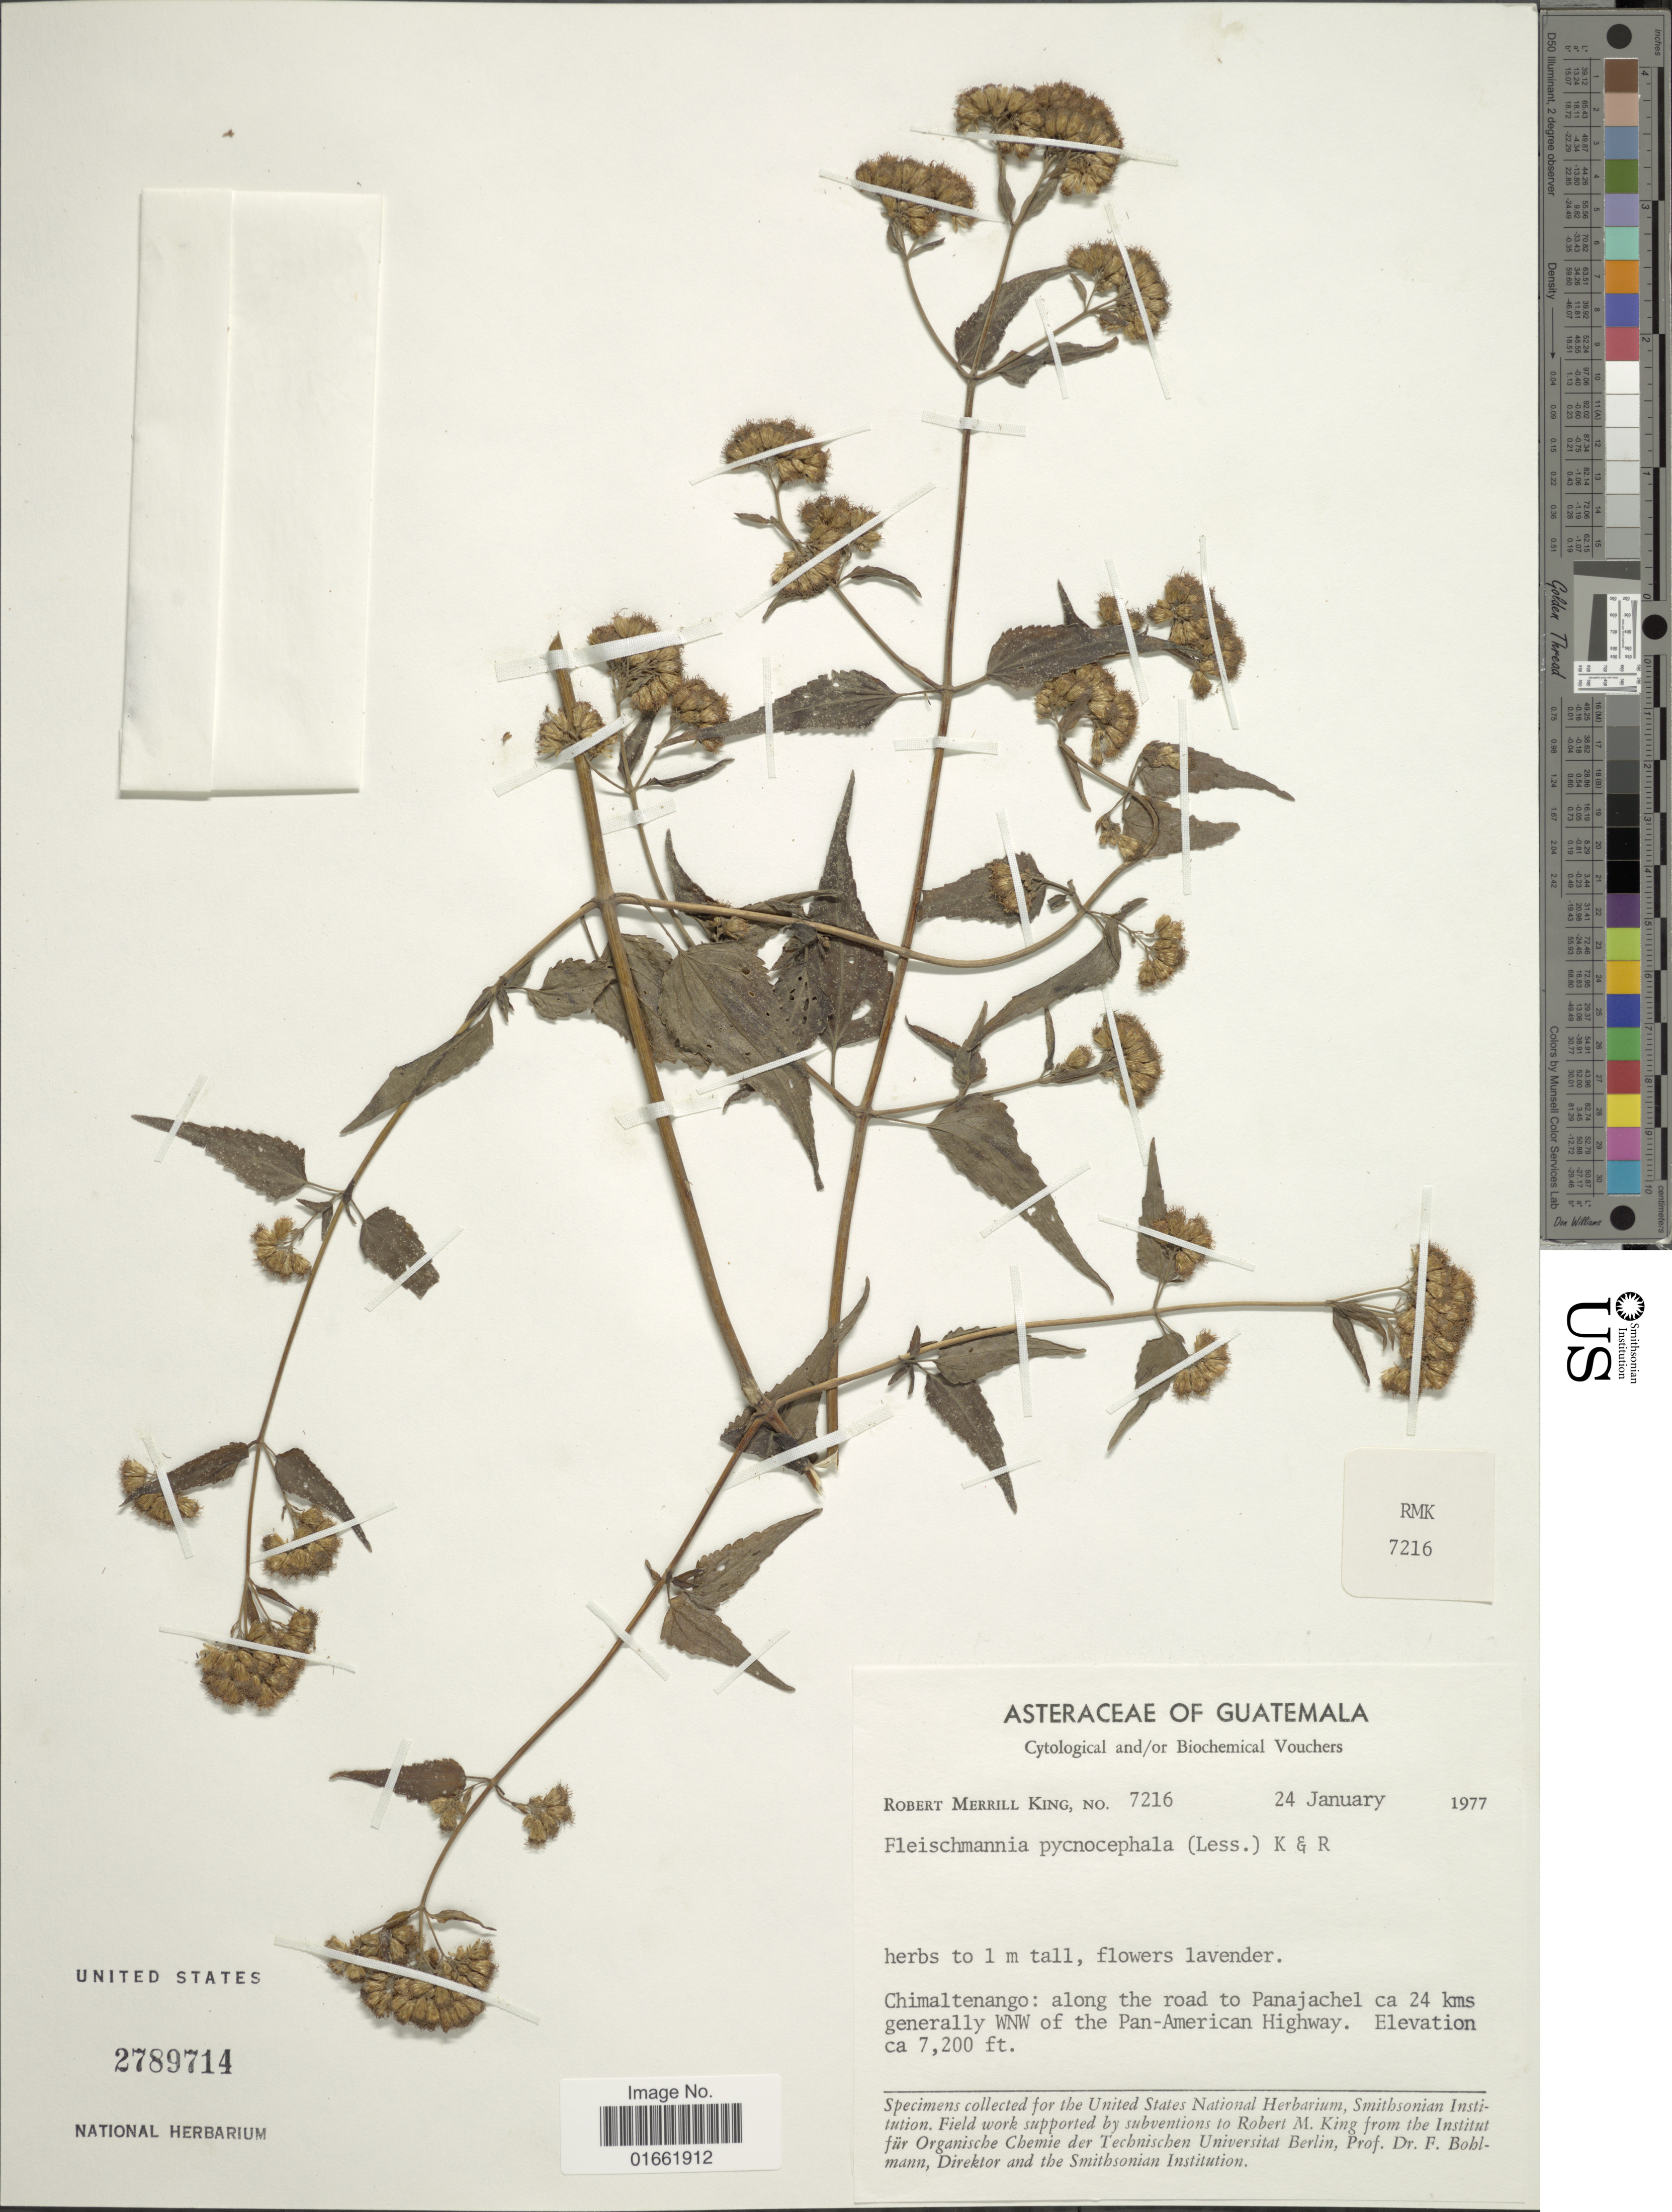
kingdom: Plantae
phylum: Tracheophyta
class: Magnoliopsida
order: Asterales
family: Asteraceae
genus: Fleischmannia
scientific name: Fleischmannia pycnocephala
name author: (Less.) R.M. King & H. Rob.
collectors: R. M. King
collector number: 7216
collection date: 1977-01-24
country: Guatemala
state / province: Chimaltenango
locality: Chimaltenango: along the road to Panajachel ca 24 kms generally WNW of the Pan-American Highway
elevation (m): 2195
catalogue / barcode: US 2789714